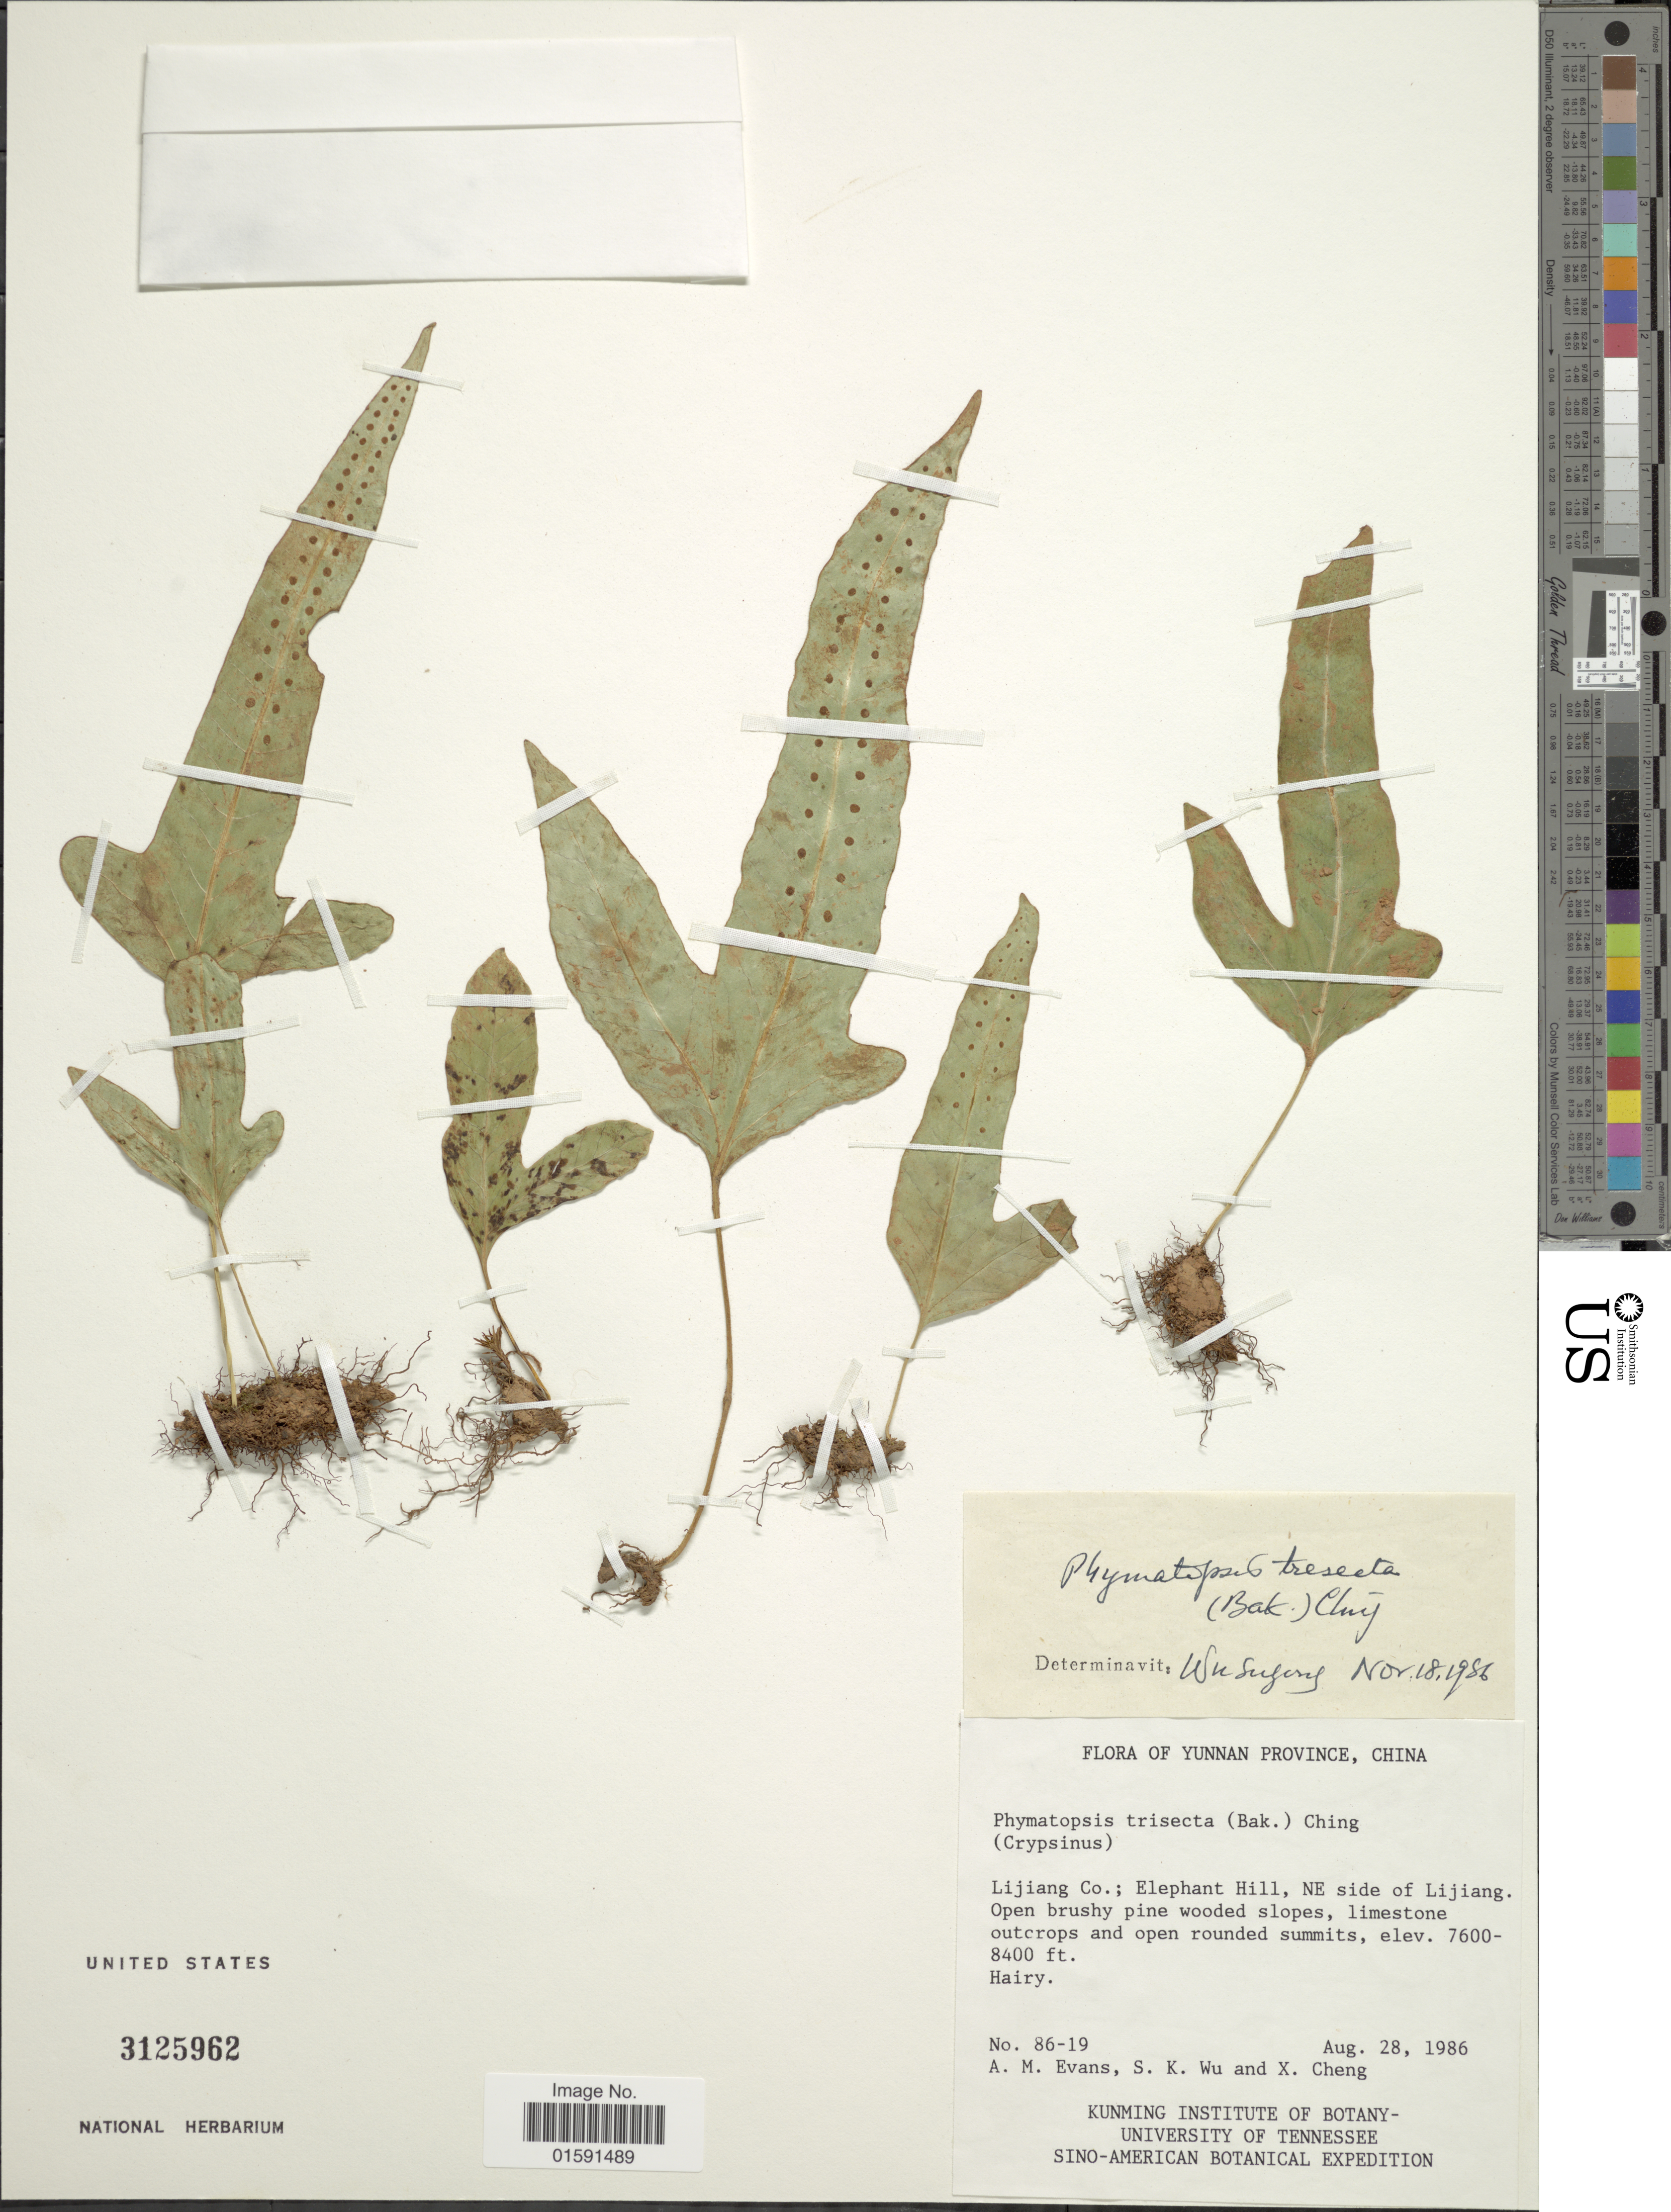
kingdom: Plantae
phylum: Tracheophyta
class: Polypodiopsida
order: Polypodiales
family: Polypodiaceae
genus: Selliguea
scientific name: Selliguea trisecta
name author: (Baker) Fraser-Jenk.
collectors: A. M. Evans, S. K. Wu & X. Cheng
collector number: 86-19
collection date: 1986-08-28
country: China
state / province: Yunnan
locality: Lijiang Co;.: Elephant Hill, NE side of Lijiang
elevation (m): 2316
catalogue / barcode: US 3125962